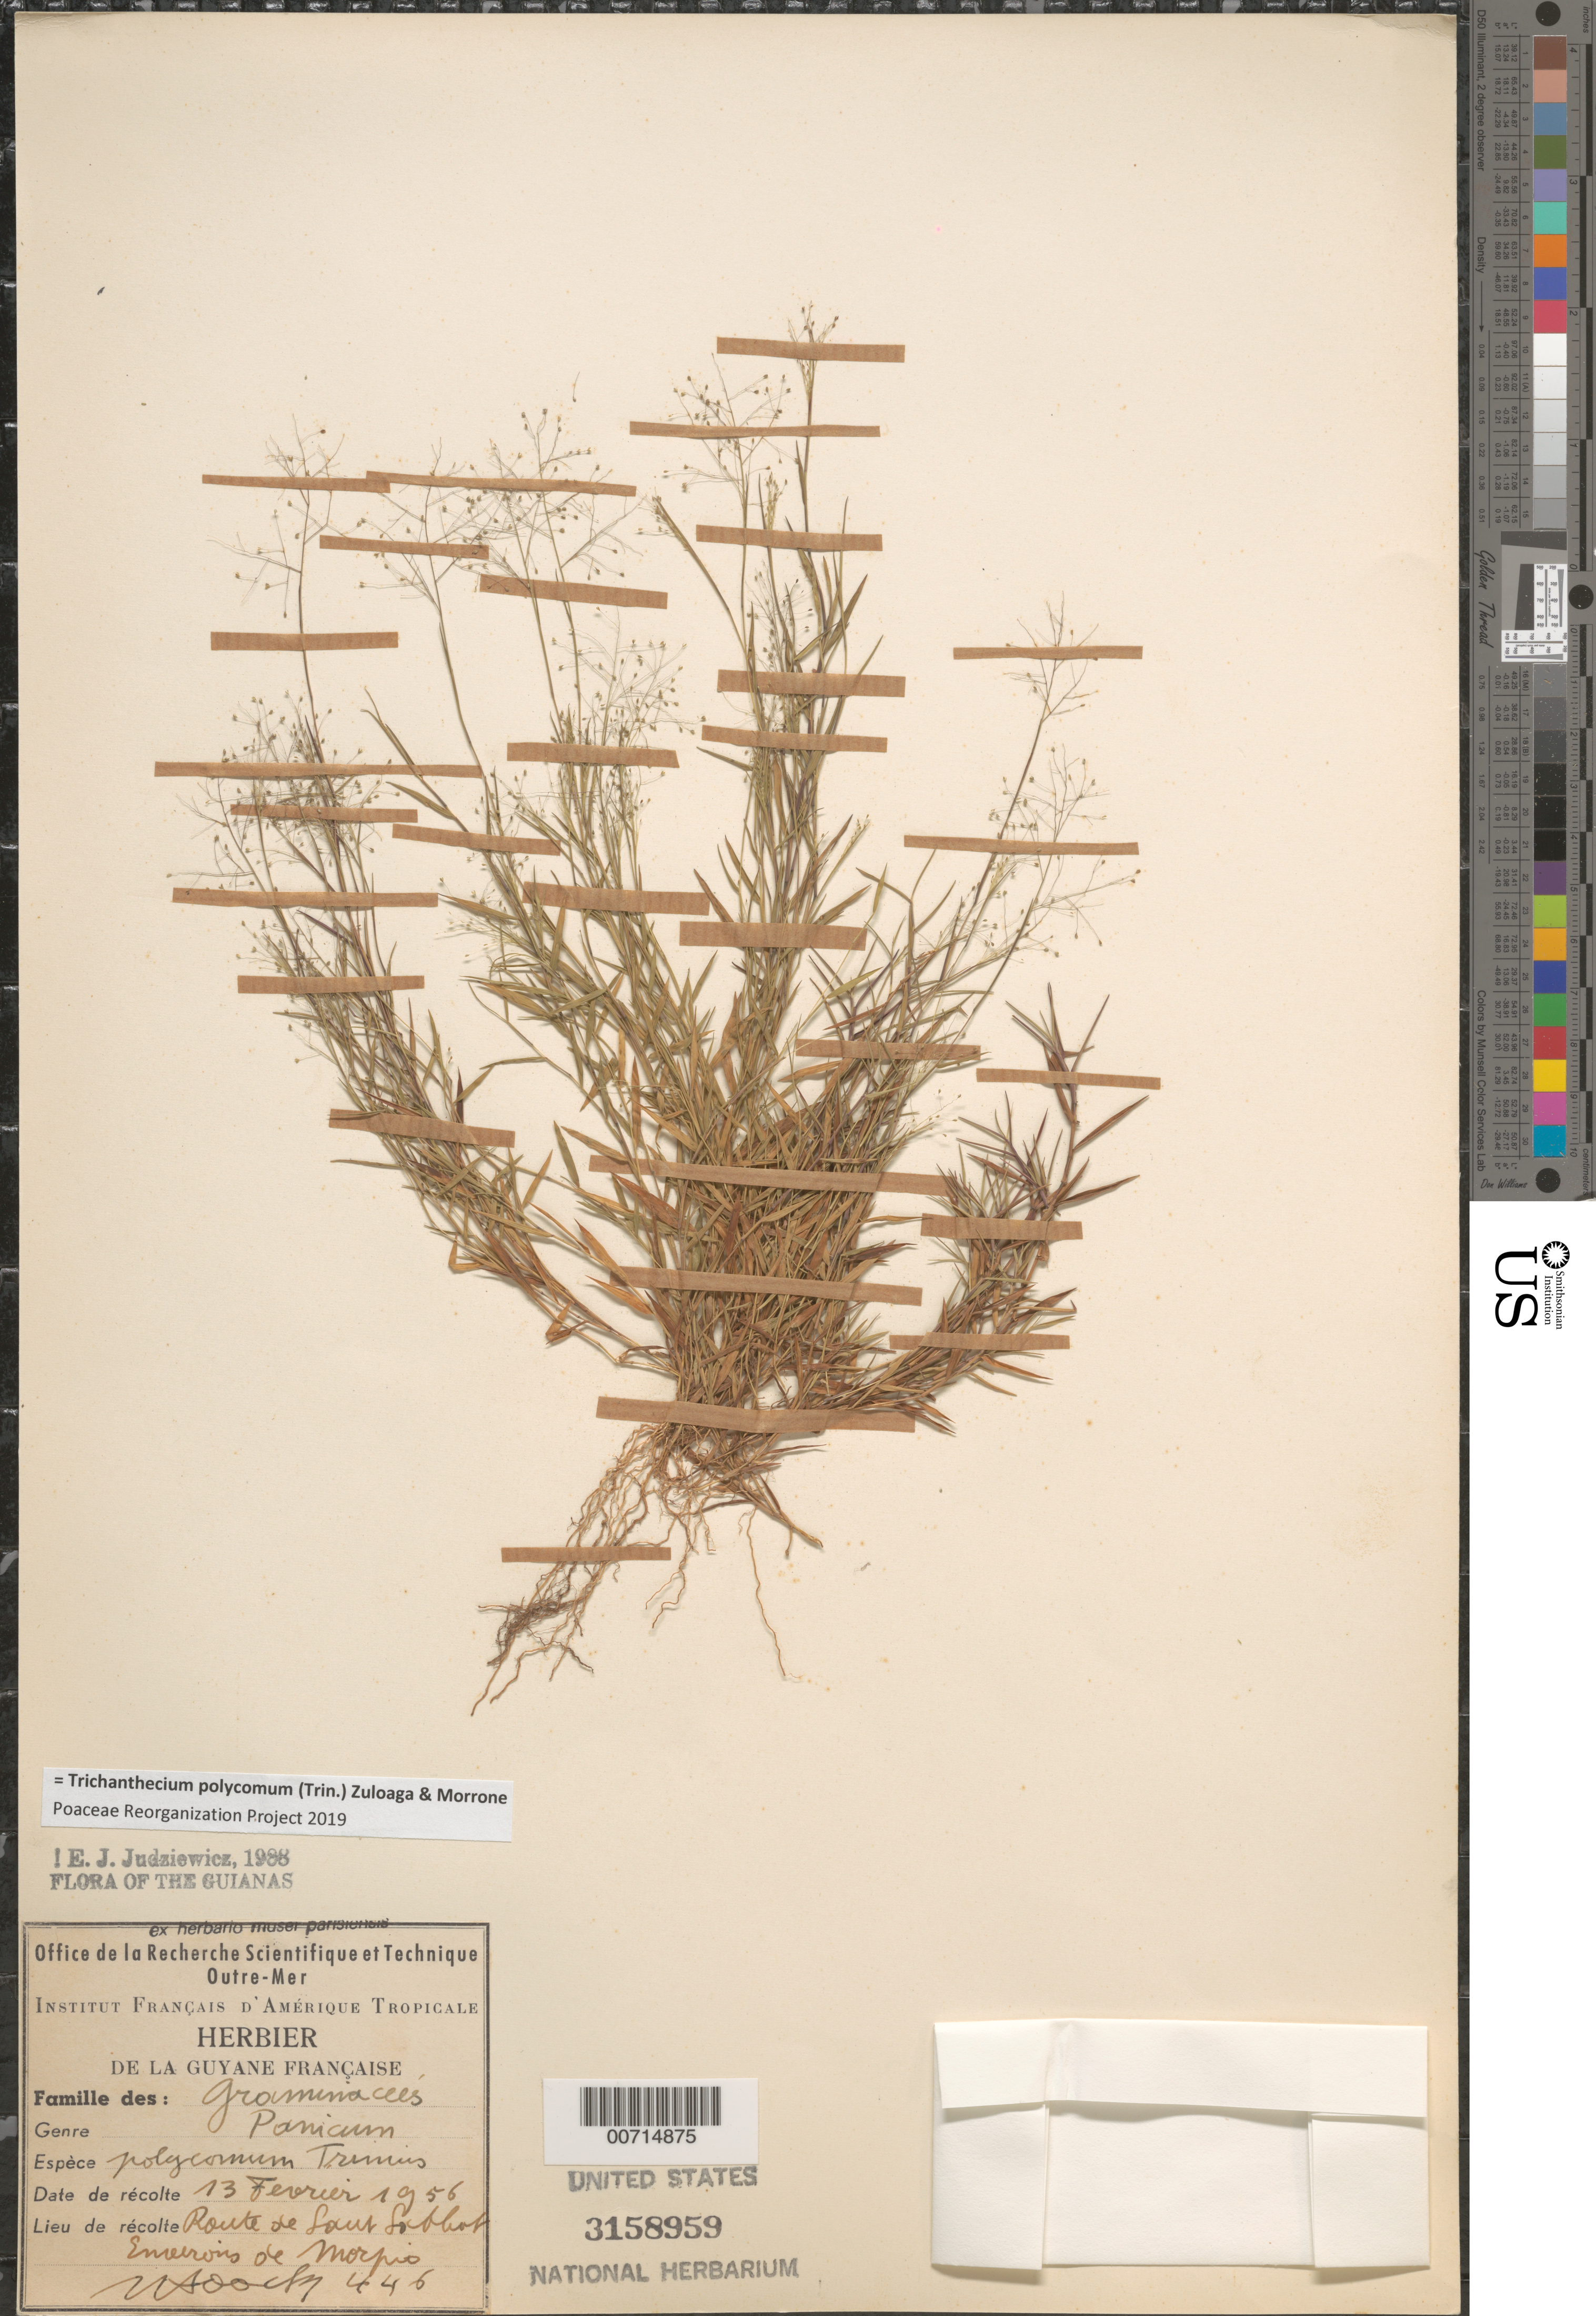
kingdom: Plantae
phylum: Tracheophyta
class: Liliopsida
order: Poales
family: Poaceae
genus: Trichanthecium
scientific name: Trichanthecium polycomum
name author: (Trin.) Zuloaga & Morrone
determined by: Poaceae Reorganization Project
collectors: J. Hoock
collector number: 446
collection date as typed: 13-Feb-56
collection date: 1956-02-13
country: French Guiana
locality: Route de Saut Sabbat, environs de Morpio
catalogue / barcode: US 3158959